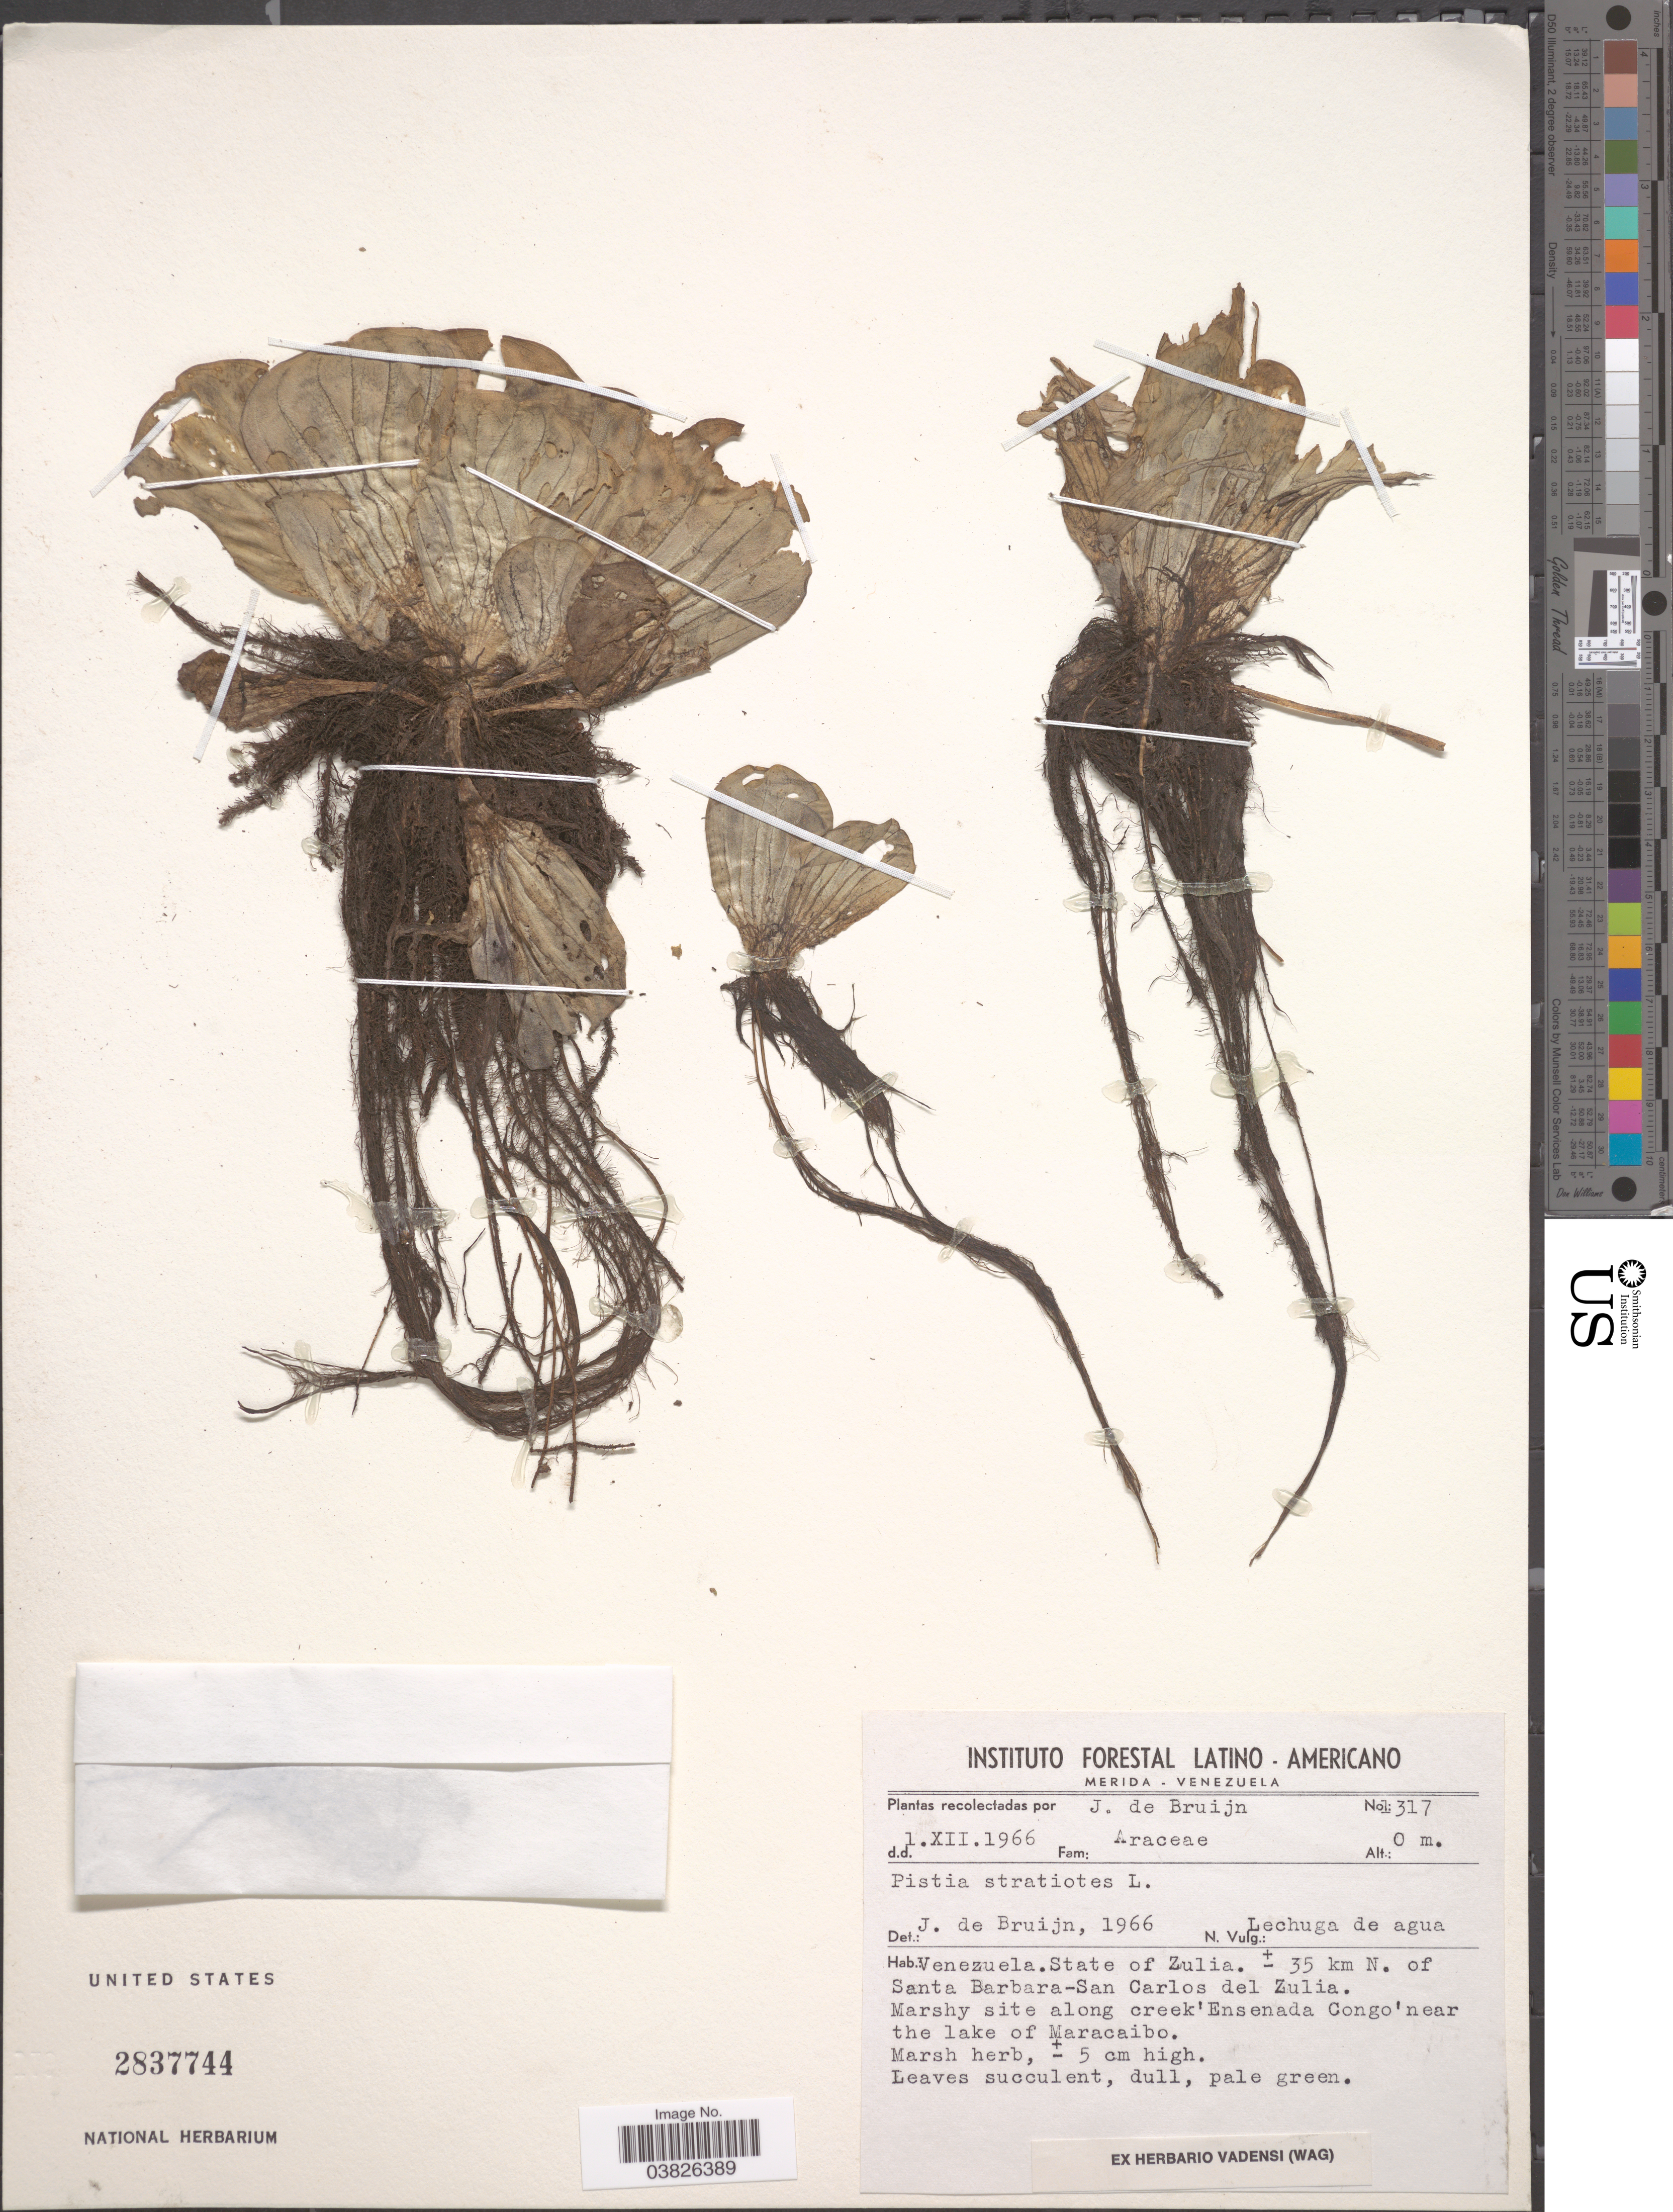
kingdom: Plantae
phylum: Tracheophyta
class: Liliopsida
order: Alismatales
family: Araceae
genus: Pistia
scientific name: Pistia stratiotes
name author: L.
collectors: J. Bruijn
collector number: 1317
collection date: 1966-08-01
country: Venezuela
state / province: Zulia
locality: ± 35 km N. of Santa Barbara-San Carlos del Zulia. Marshy site along creek 'Ensenada Congo' near the lake of Maracaibo.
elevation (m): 0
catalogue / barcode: US 2837744